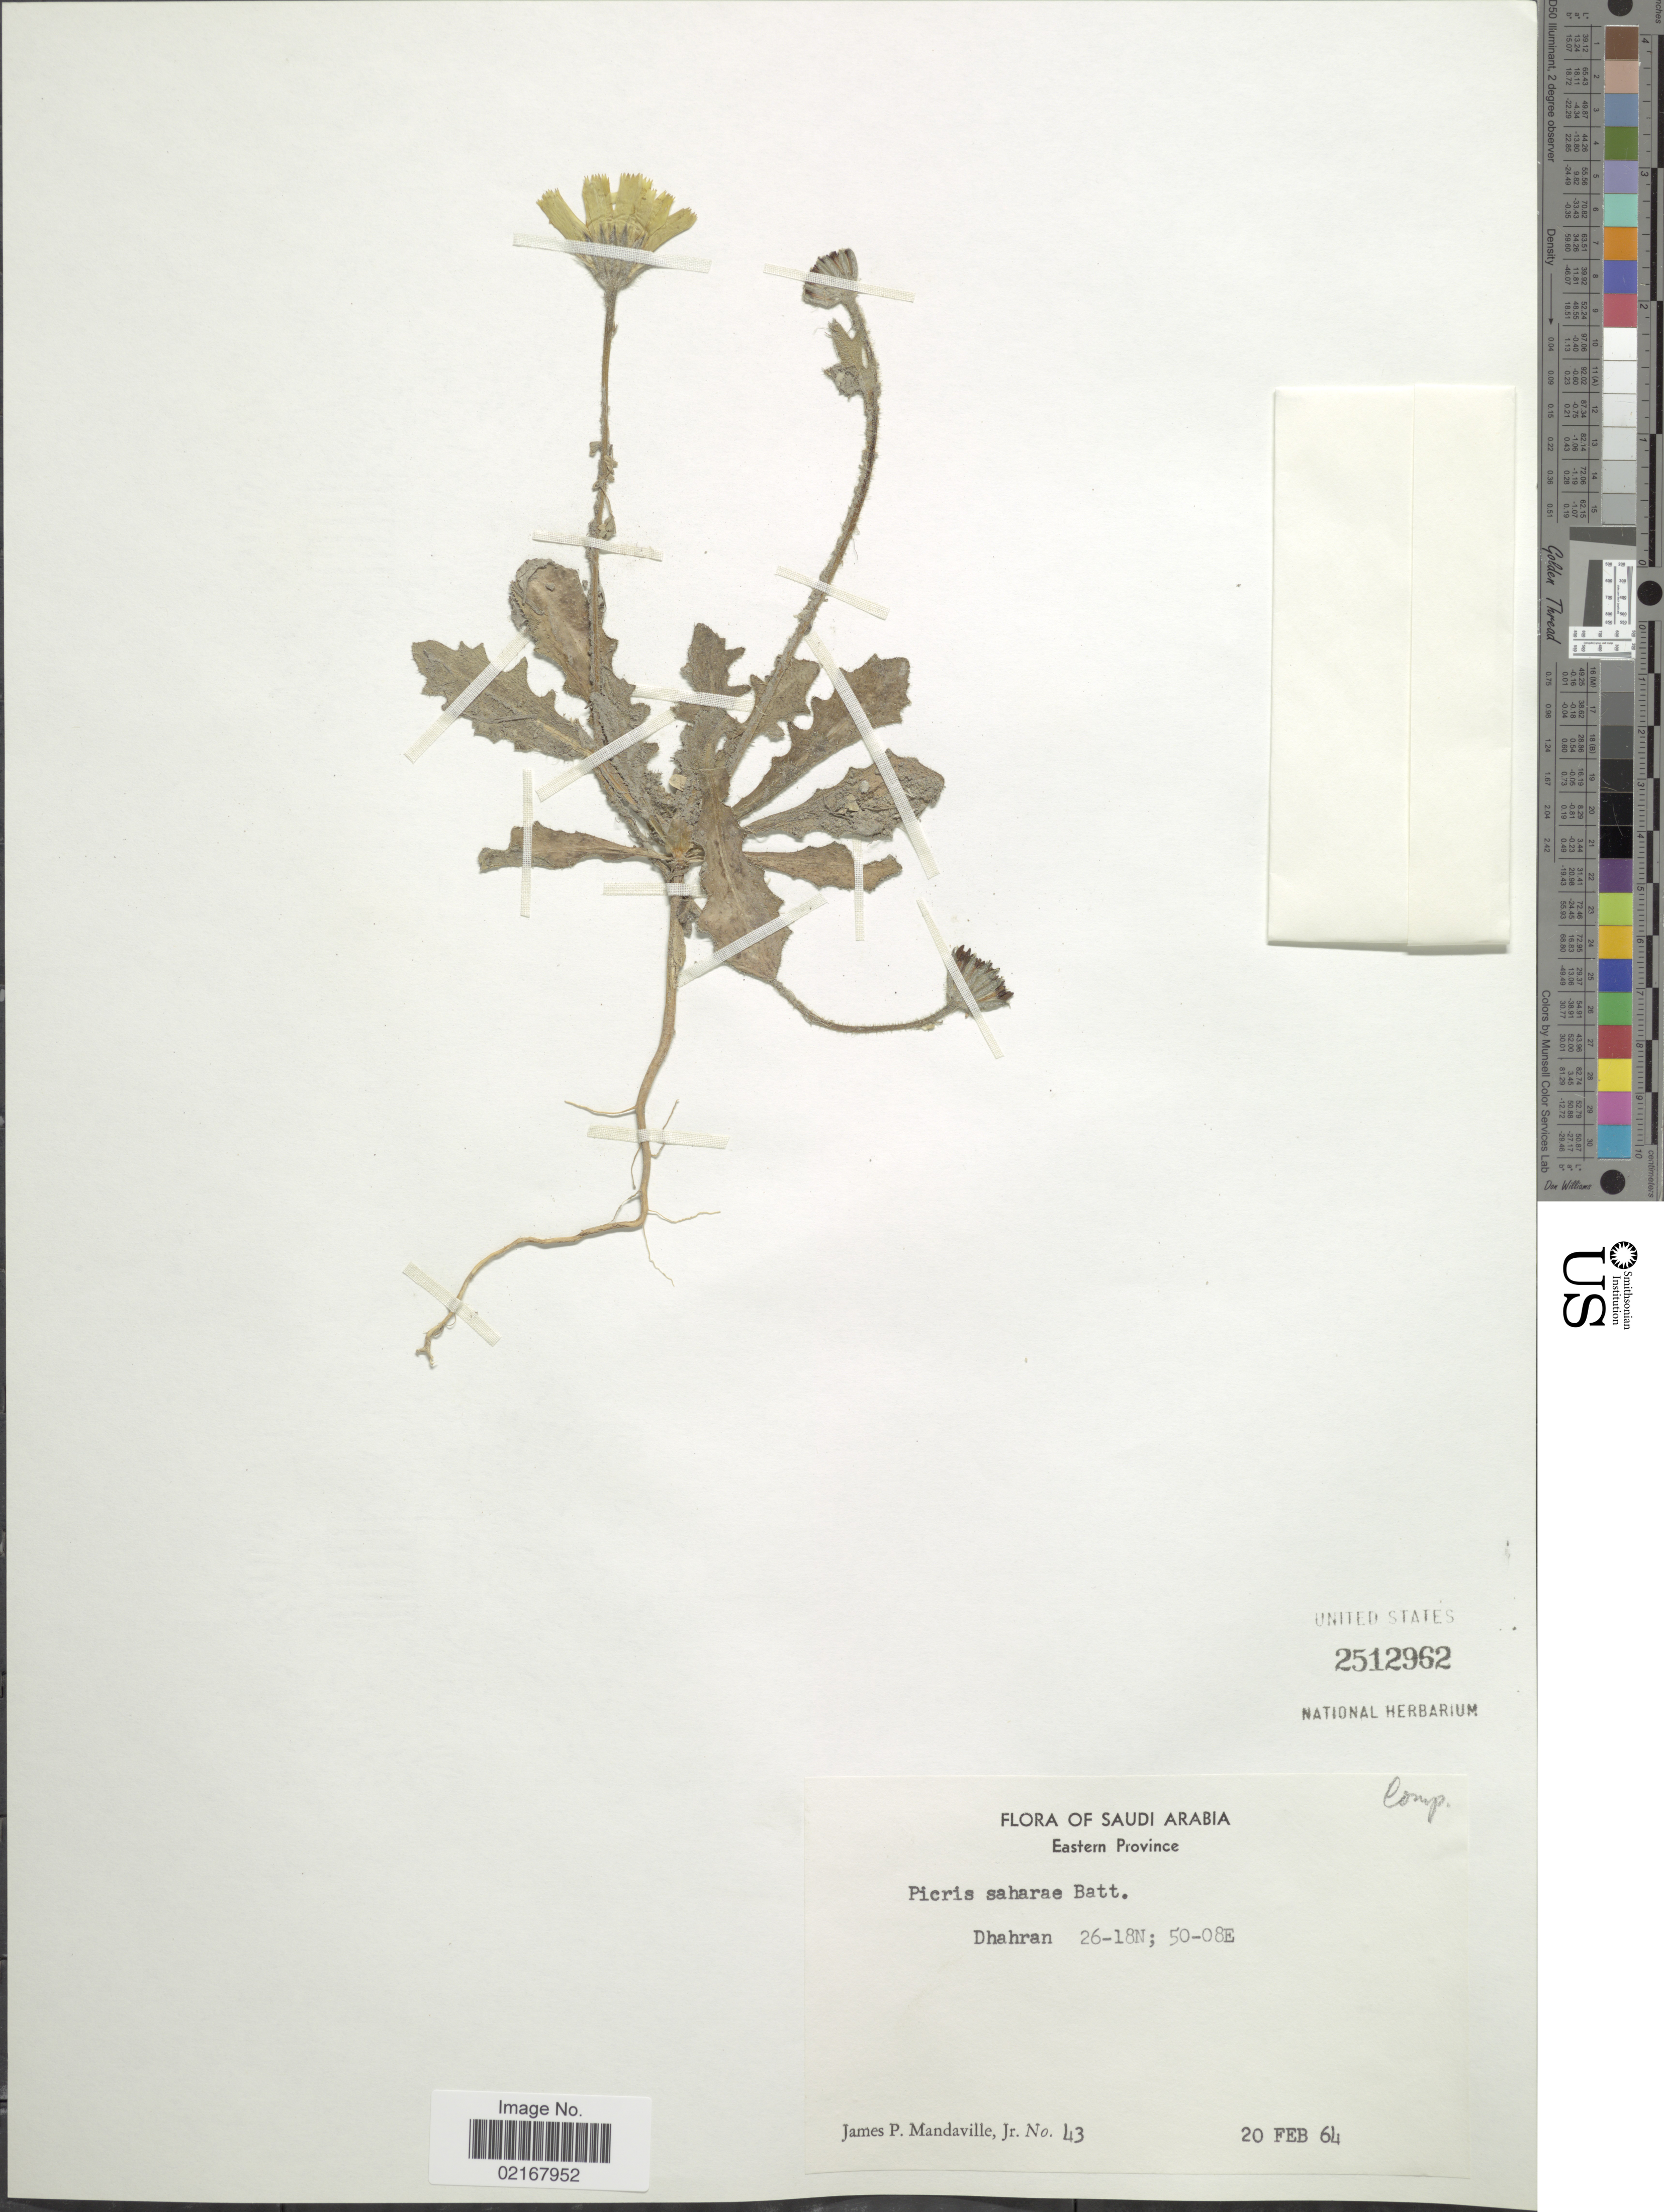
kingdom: Plantae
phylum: Tracheophyta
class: Magnoliopsida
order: Asterales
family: Asteraceae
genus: Picris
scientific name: Picris asplenioides subsp. saharae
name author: (Coss. & Kralik) Dobignard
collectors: J. Mandaville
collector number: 43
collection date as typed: Transcribed d/m/y: 20/2/64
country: Saudi Arabia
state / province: Ash Sharqiyah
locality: Eastern Province, Dhahran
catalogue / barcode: US 2512962